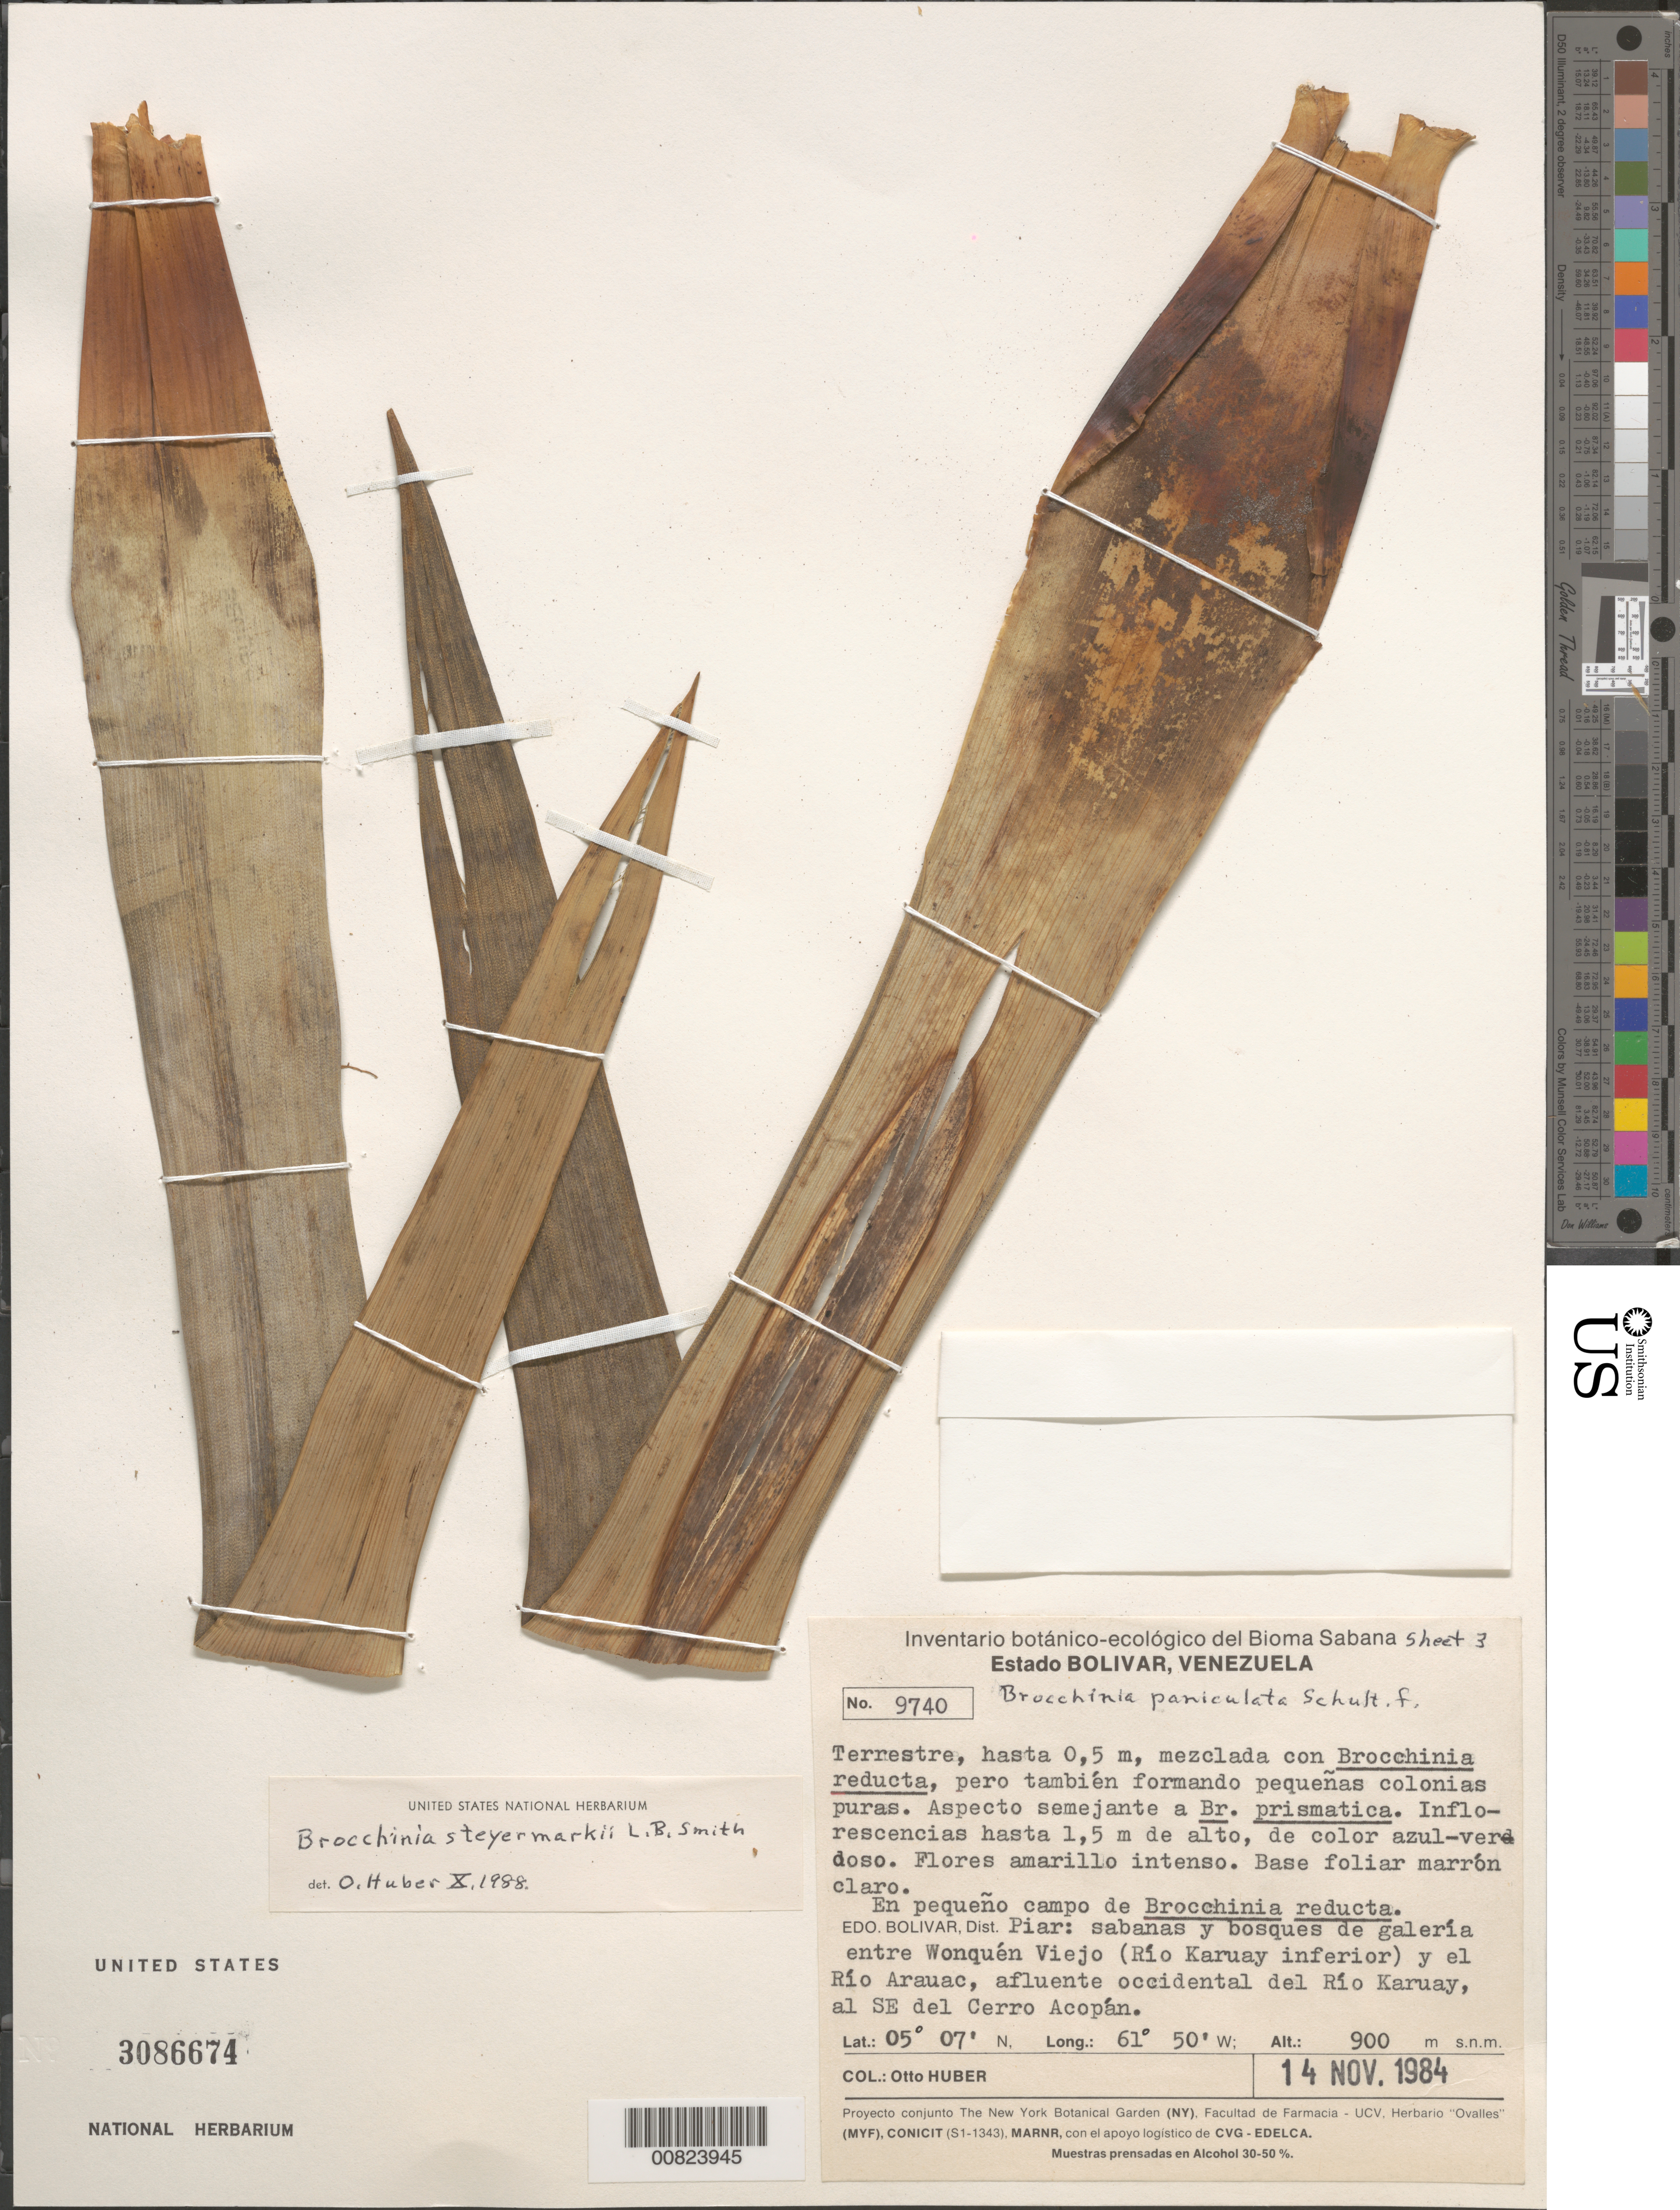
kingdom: Plantae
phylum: Tracheophyta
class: Liliopsida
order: Poales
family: Bromeliaceae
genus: Brocchinia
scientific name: Brocchinia steyermarkii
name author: L.B. Sm.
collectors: O. Huber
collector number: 9740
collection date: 1984-11-14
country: Venezuela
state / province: Bolivar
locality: Dist. Piar: sabanas y bosques de galería entre Wonquén Viejo (Río Karuay inferior) y el Rïo Arauac, afluente occidental del Río Karuay, al SE del Cerro Acopán.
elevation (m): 900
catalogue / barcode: US 3086674